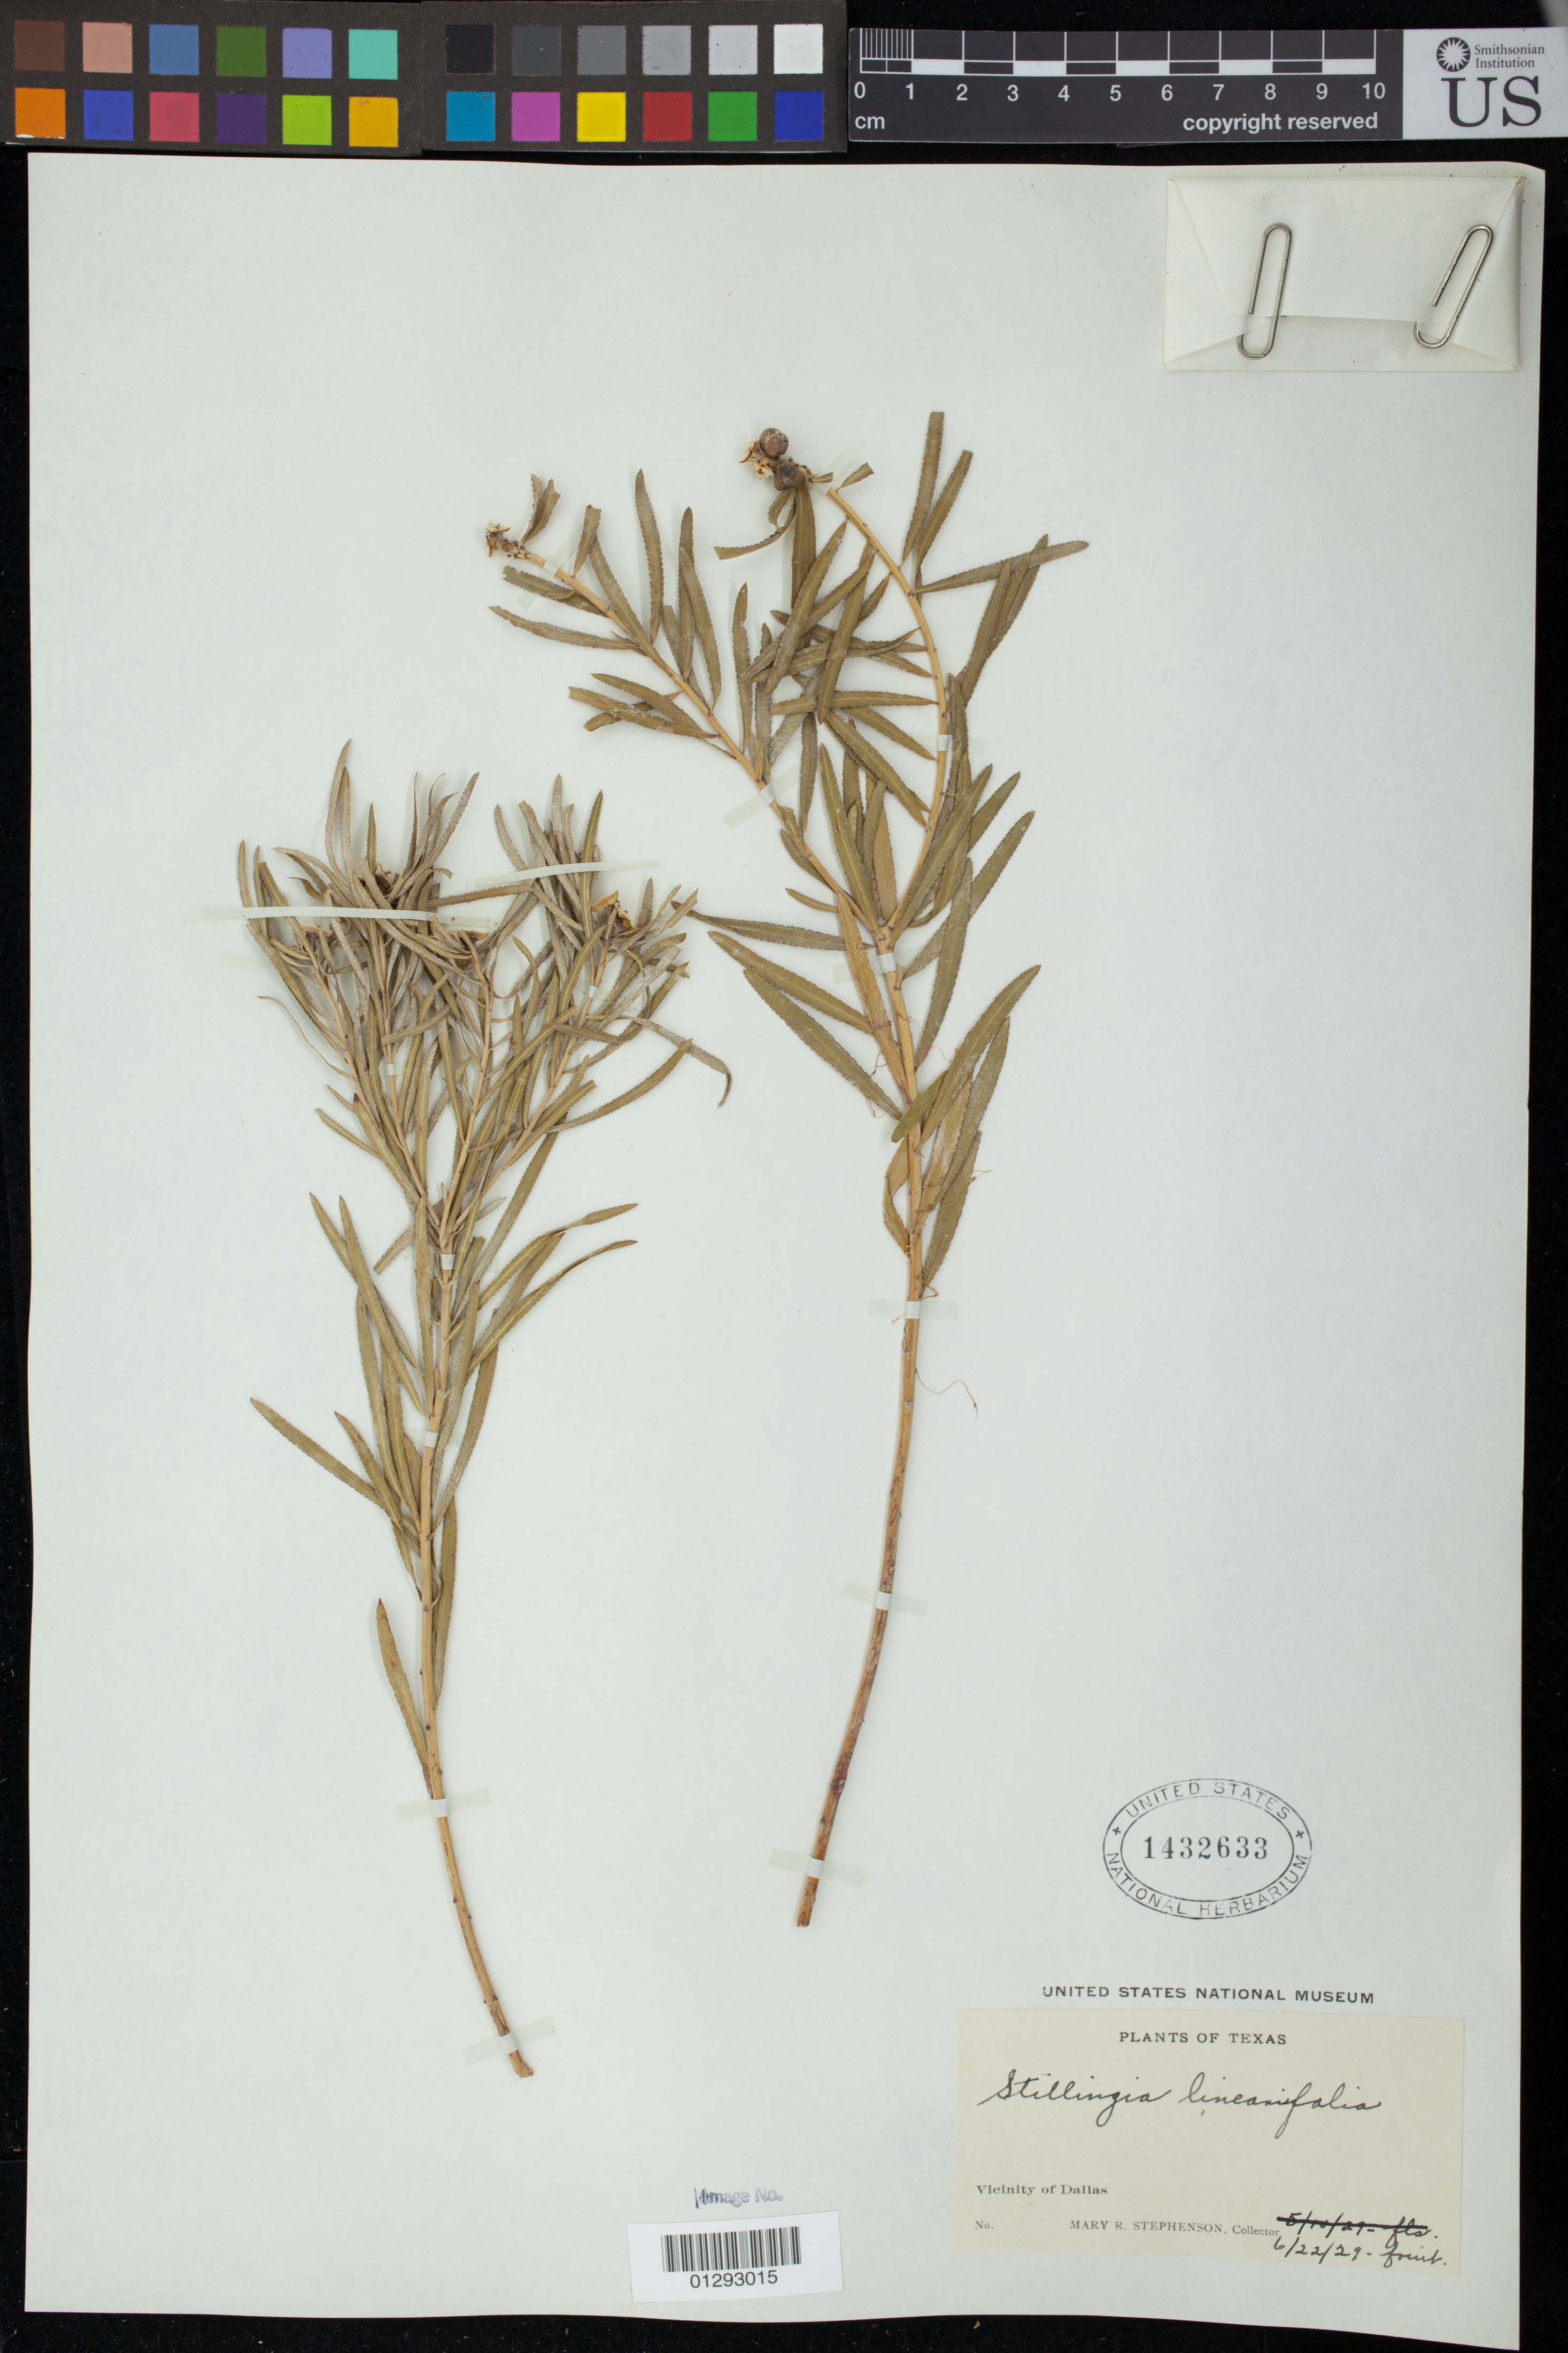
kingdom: Plantae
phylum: Tracheophyta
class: Magnoliopsida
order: Malpighiales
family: Euphorbiaceae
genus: Stillingia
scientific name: Stillingia texana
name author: I.M. Johnst.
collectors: M. R. Stephenson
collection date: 1929-06-22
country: United States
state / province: Texas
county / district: Dallas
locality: Vicinity of Dallas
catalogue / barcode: US 1432633